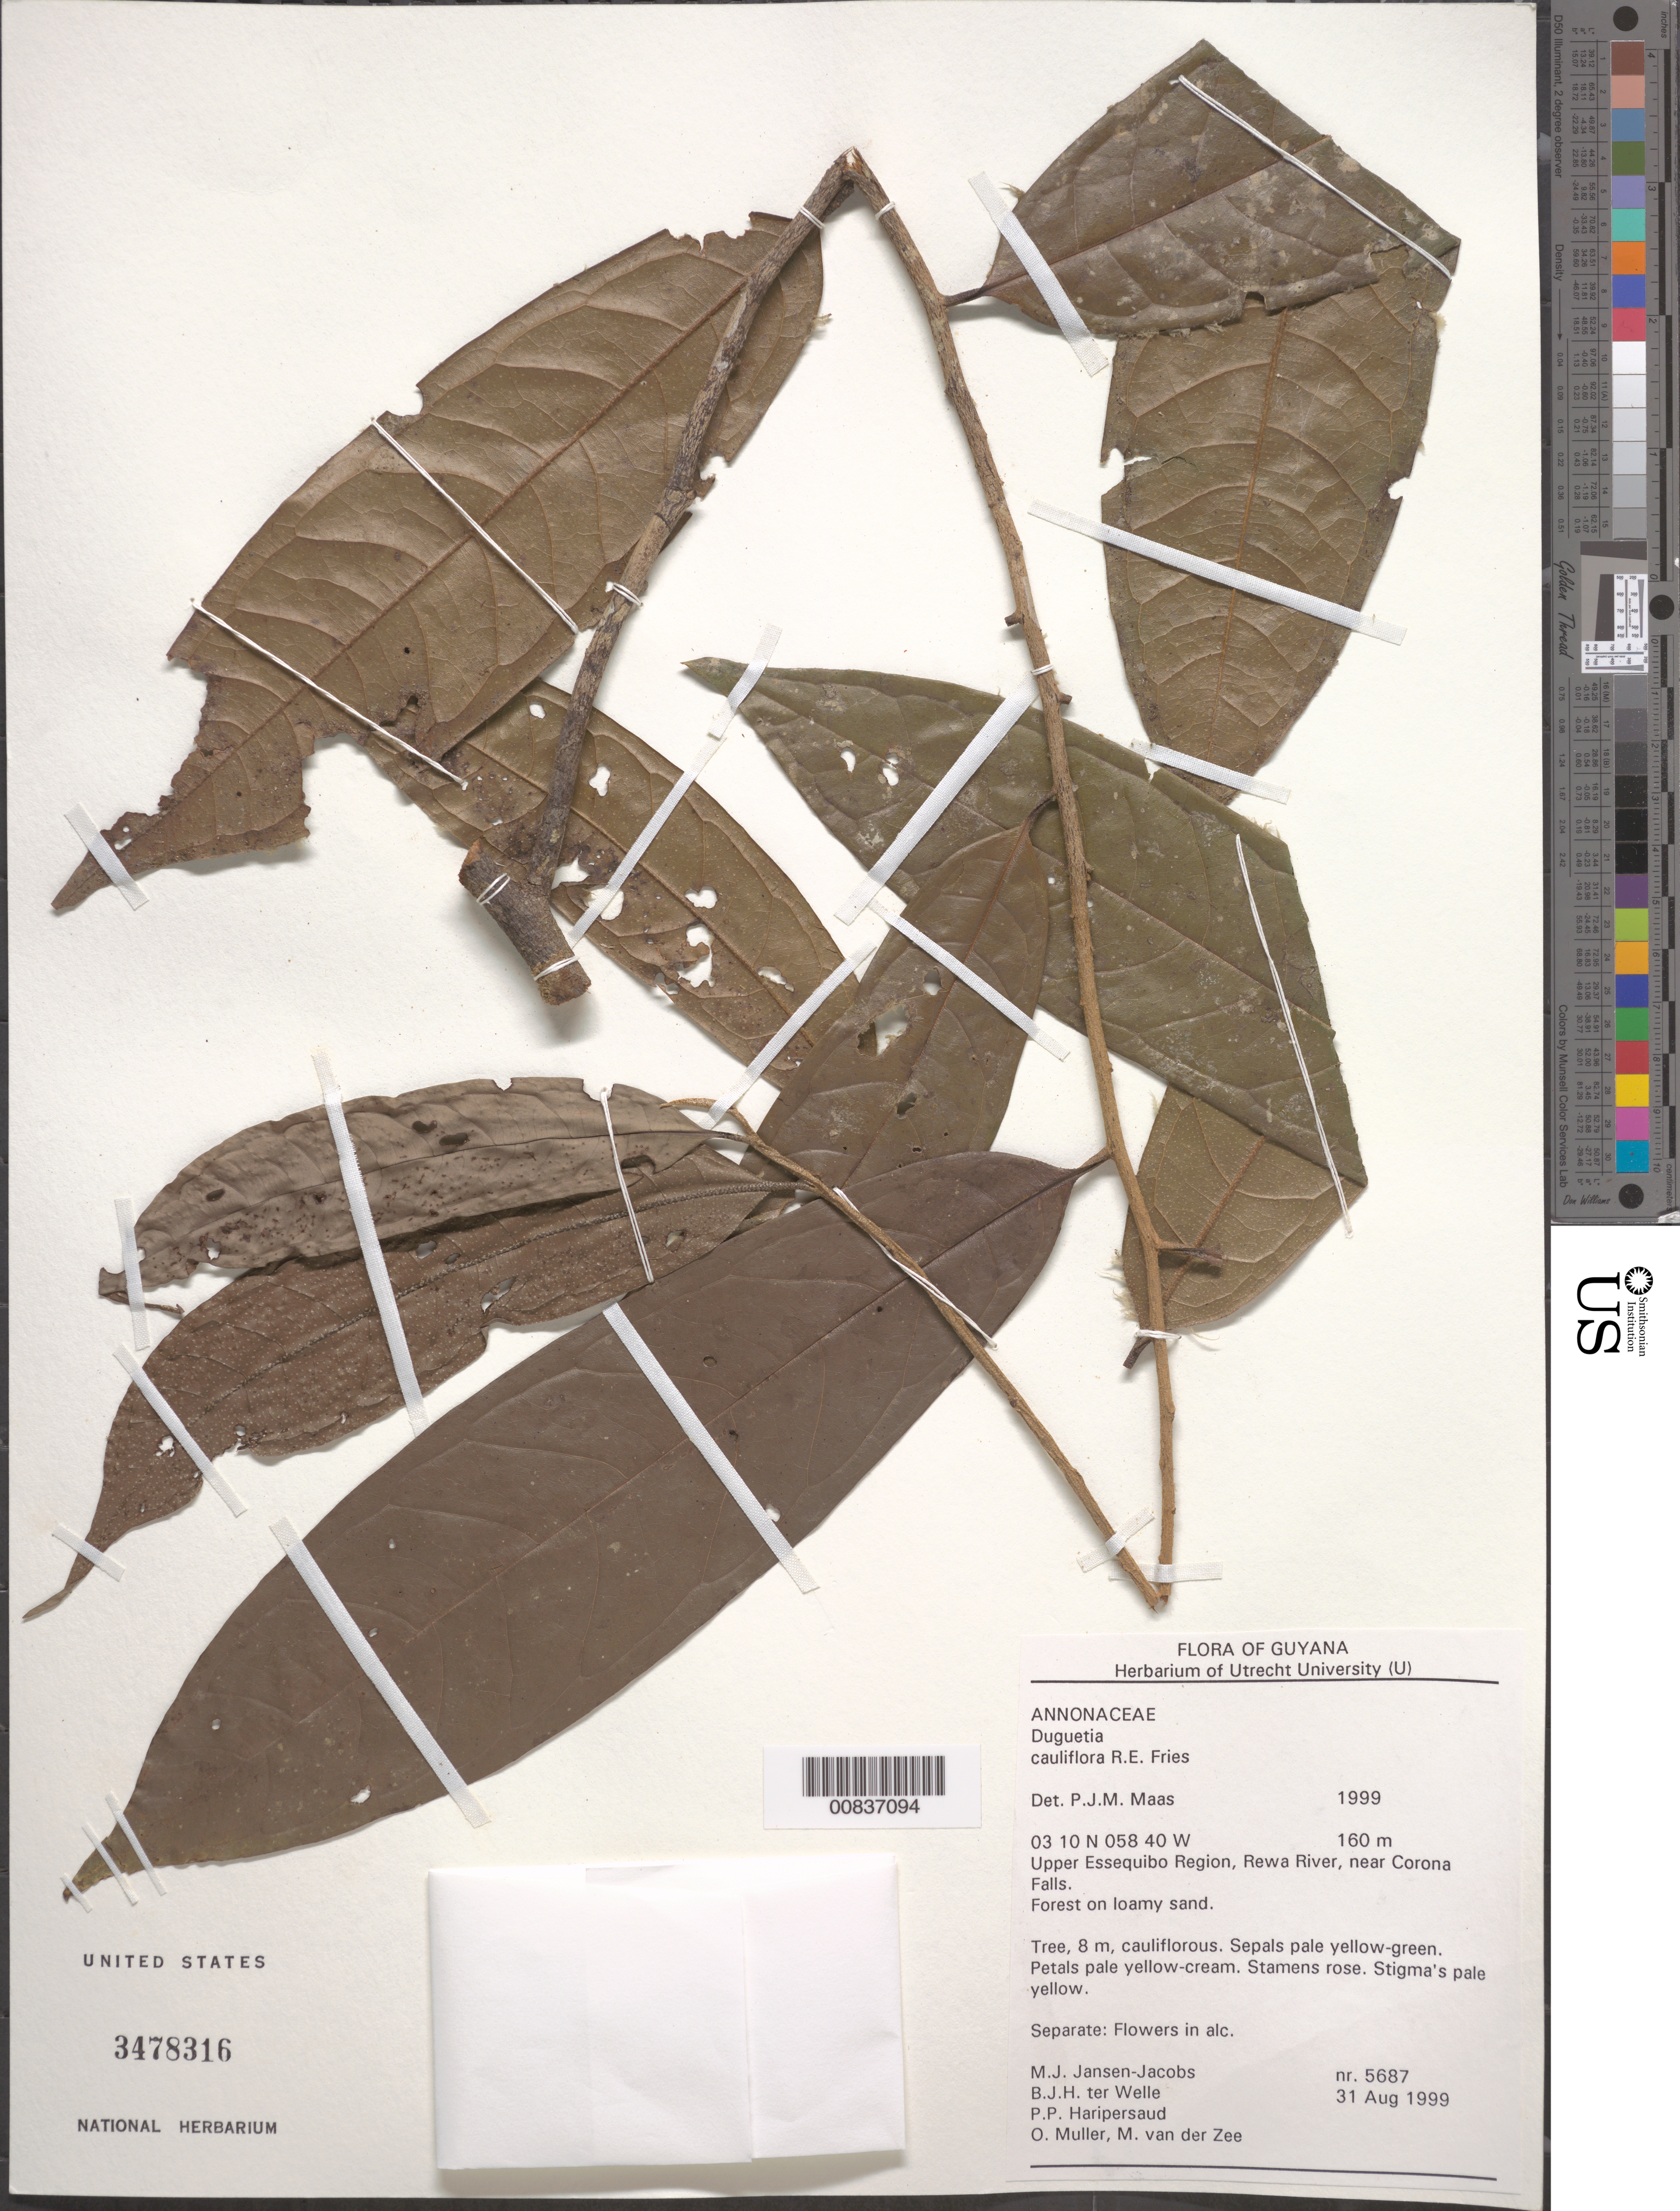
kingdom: Plantae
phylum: Tracheophyta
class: Magnoliopsida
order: Magnoliales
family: Annonaceae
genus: Duguetia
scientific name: Duguetia cauliflora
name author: R.E. Fr.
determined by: Maas, Paul J. M.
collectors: M. J. Jansen-Jacobs, B. Welle, P. Haripersaud, O. Muller & M. van der Zee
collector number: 5687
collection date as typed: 31-Aug-99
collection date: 1999-08-31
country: Guyana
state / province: U. Takutu-U. Essequibo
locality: Rewa River, near Corona Falls, Upper Essequibo Region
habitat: Forest on loamy sand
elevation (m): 160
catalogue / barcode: US 3478316